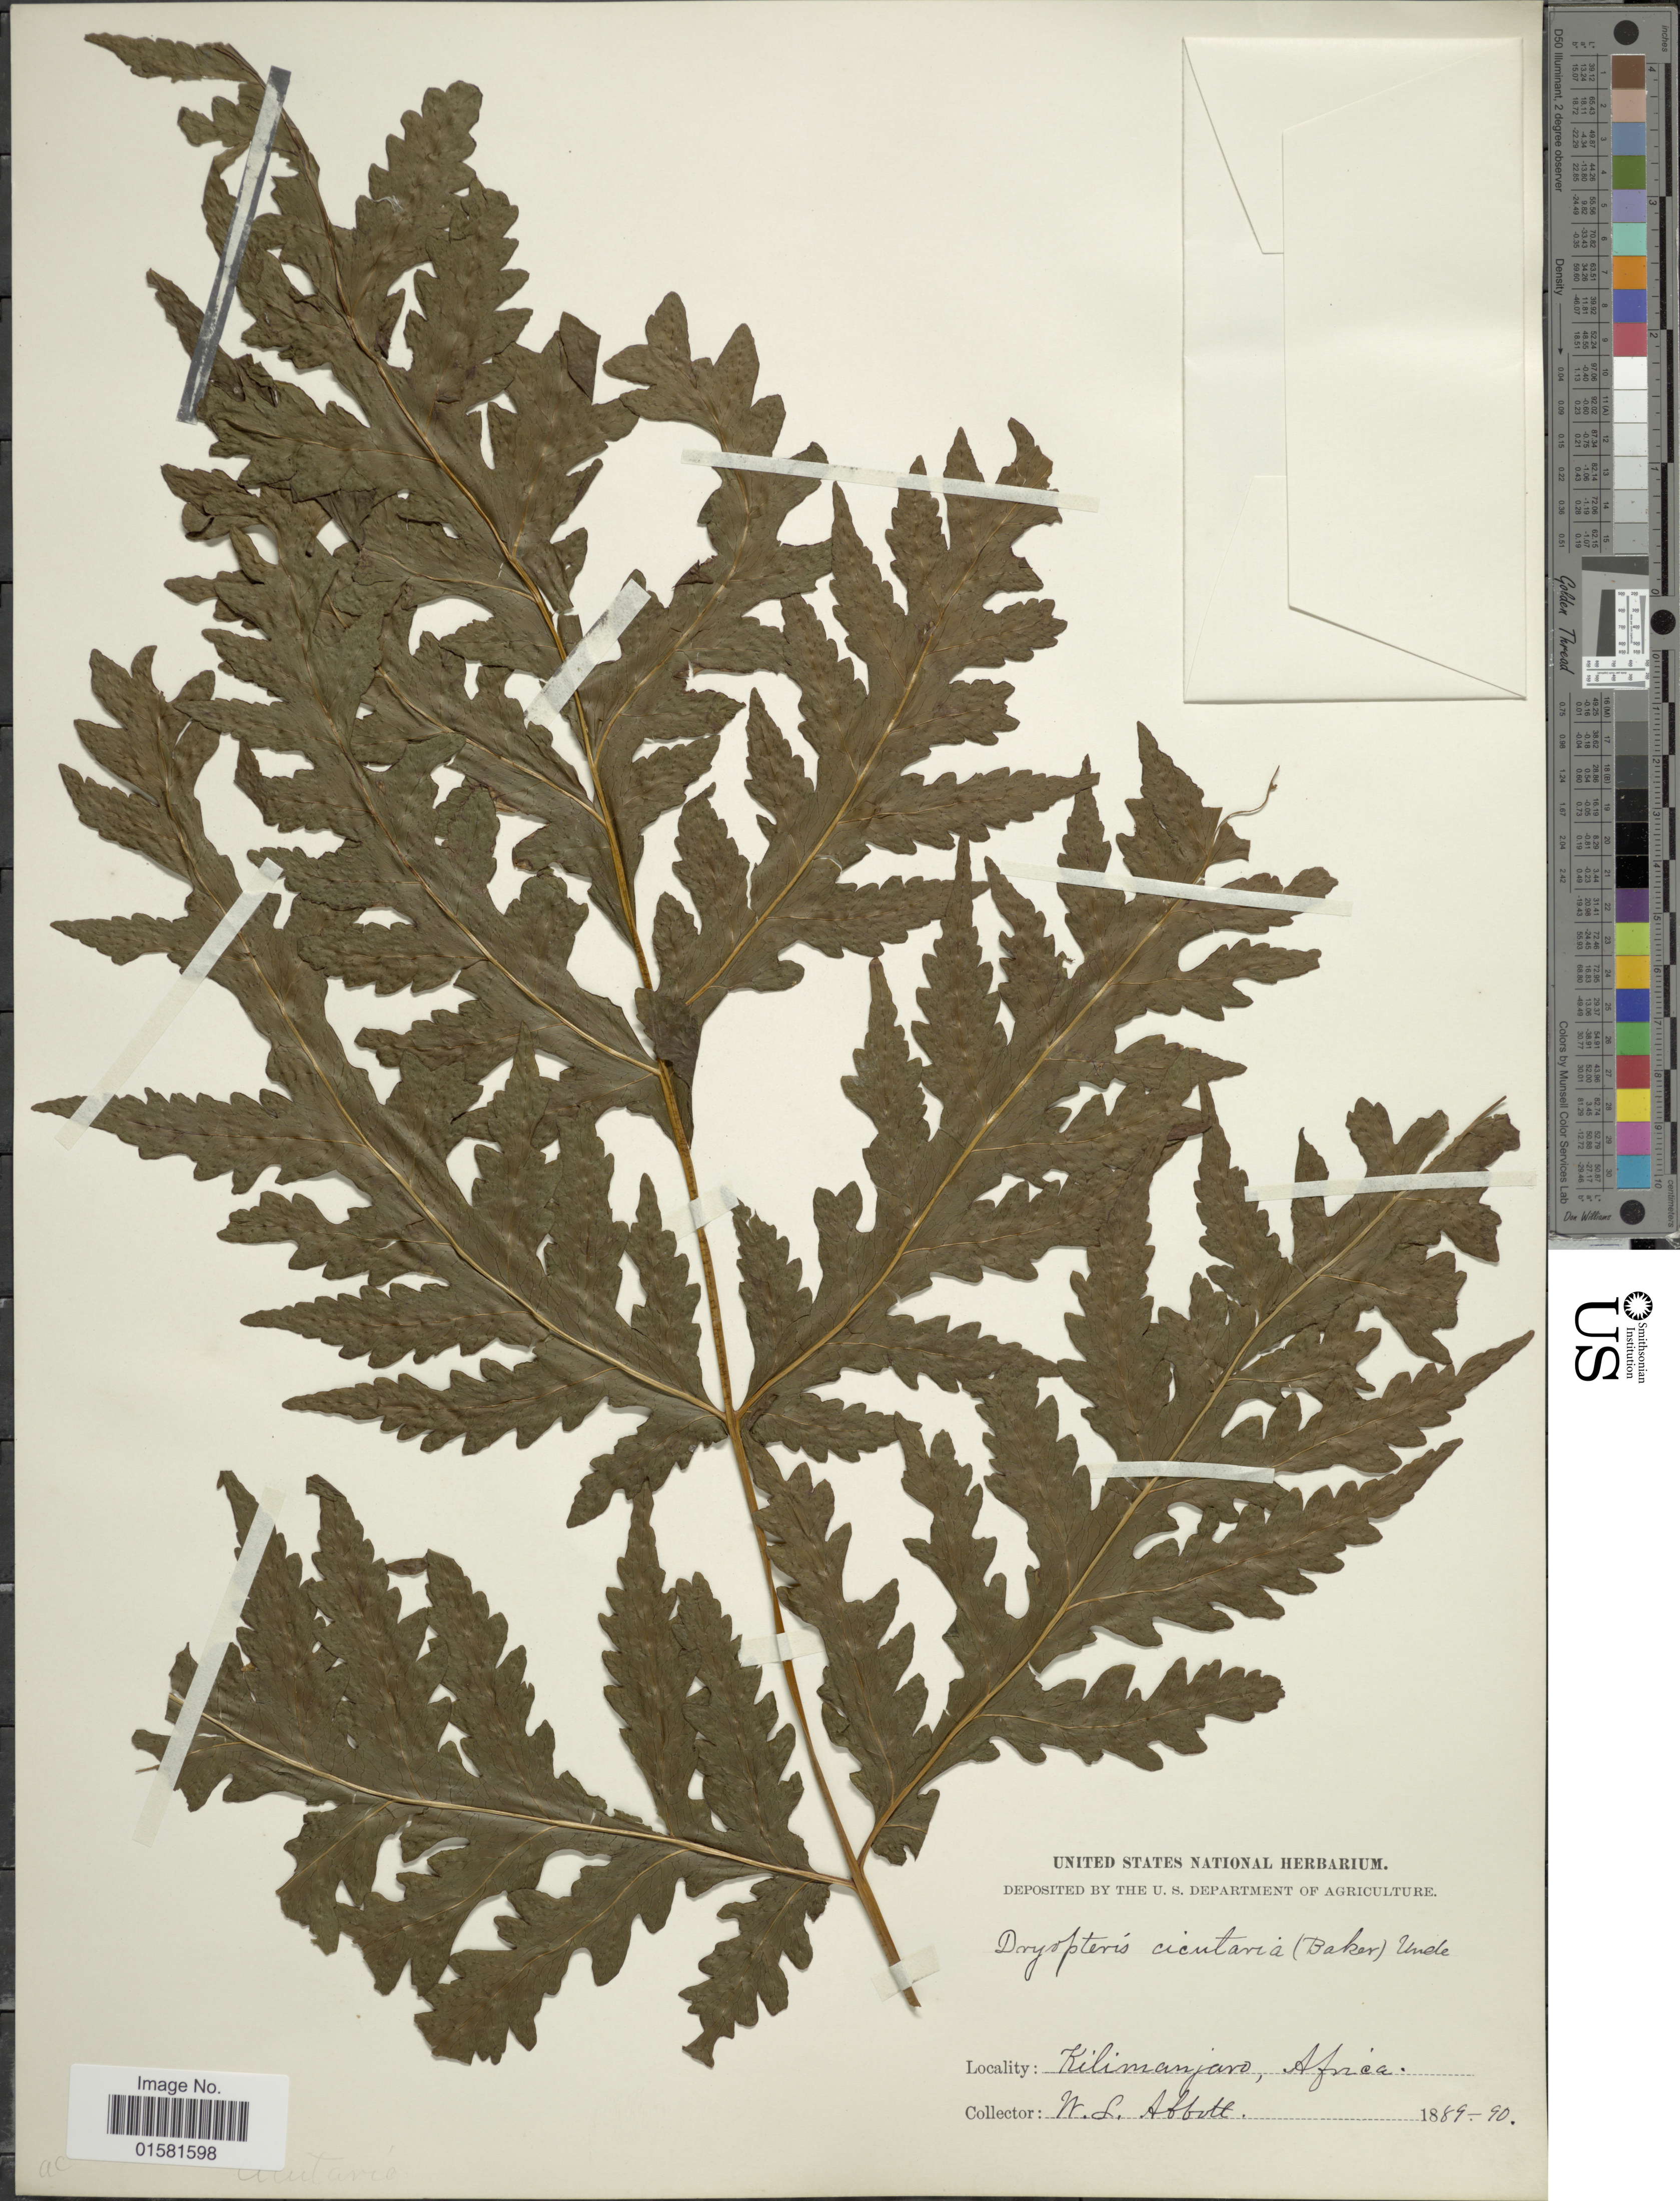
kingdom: Plantae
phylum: Tracheophyta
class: Polypodiopsida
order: Polypodiales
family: Tectariaceae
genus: Tectaria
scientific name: Tectaria macrodonta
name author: (Fée) C. Chr.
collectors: W. L. Abbott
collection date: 1889/1890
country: Tanzania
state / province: Kilimanjaro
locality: Kilimanjaro, Africa